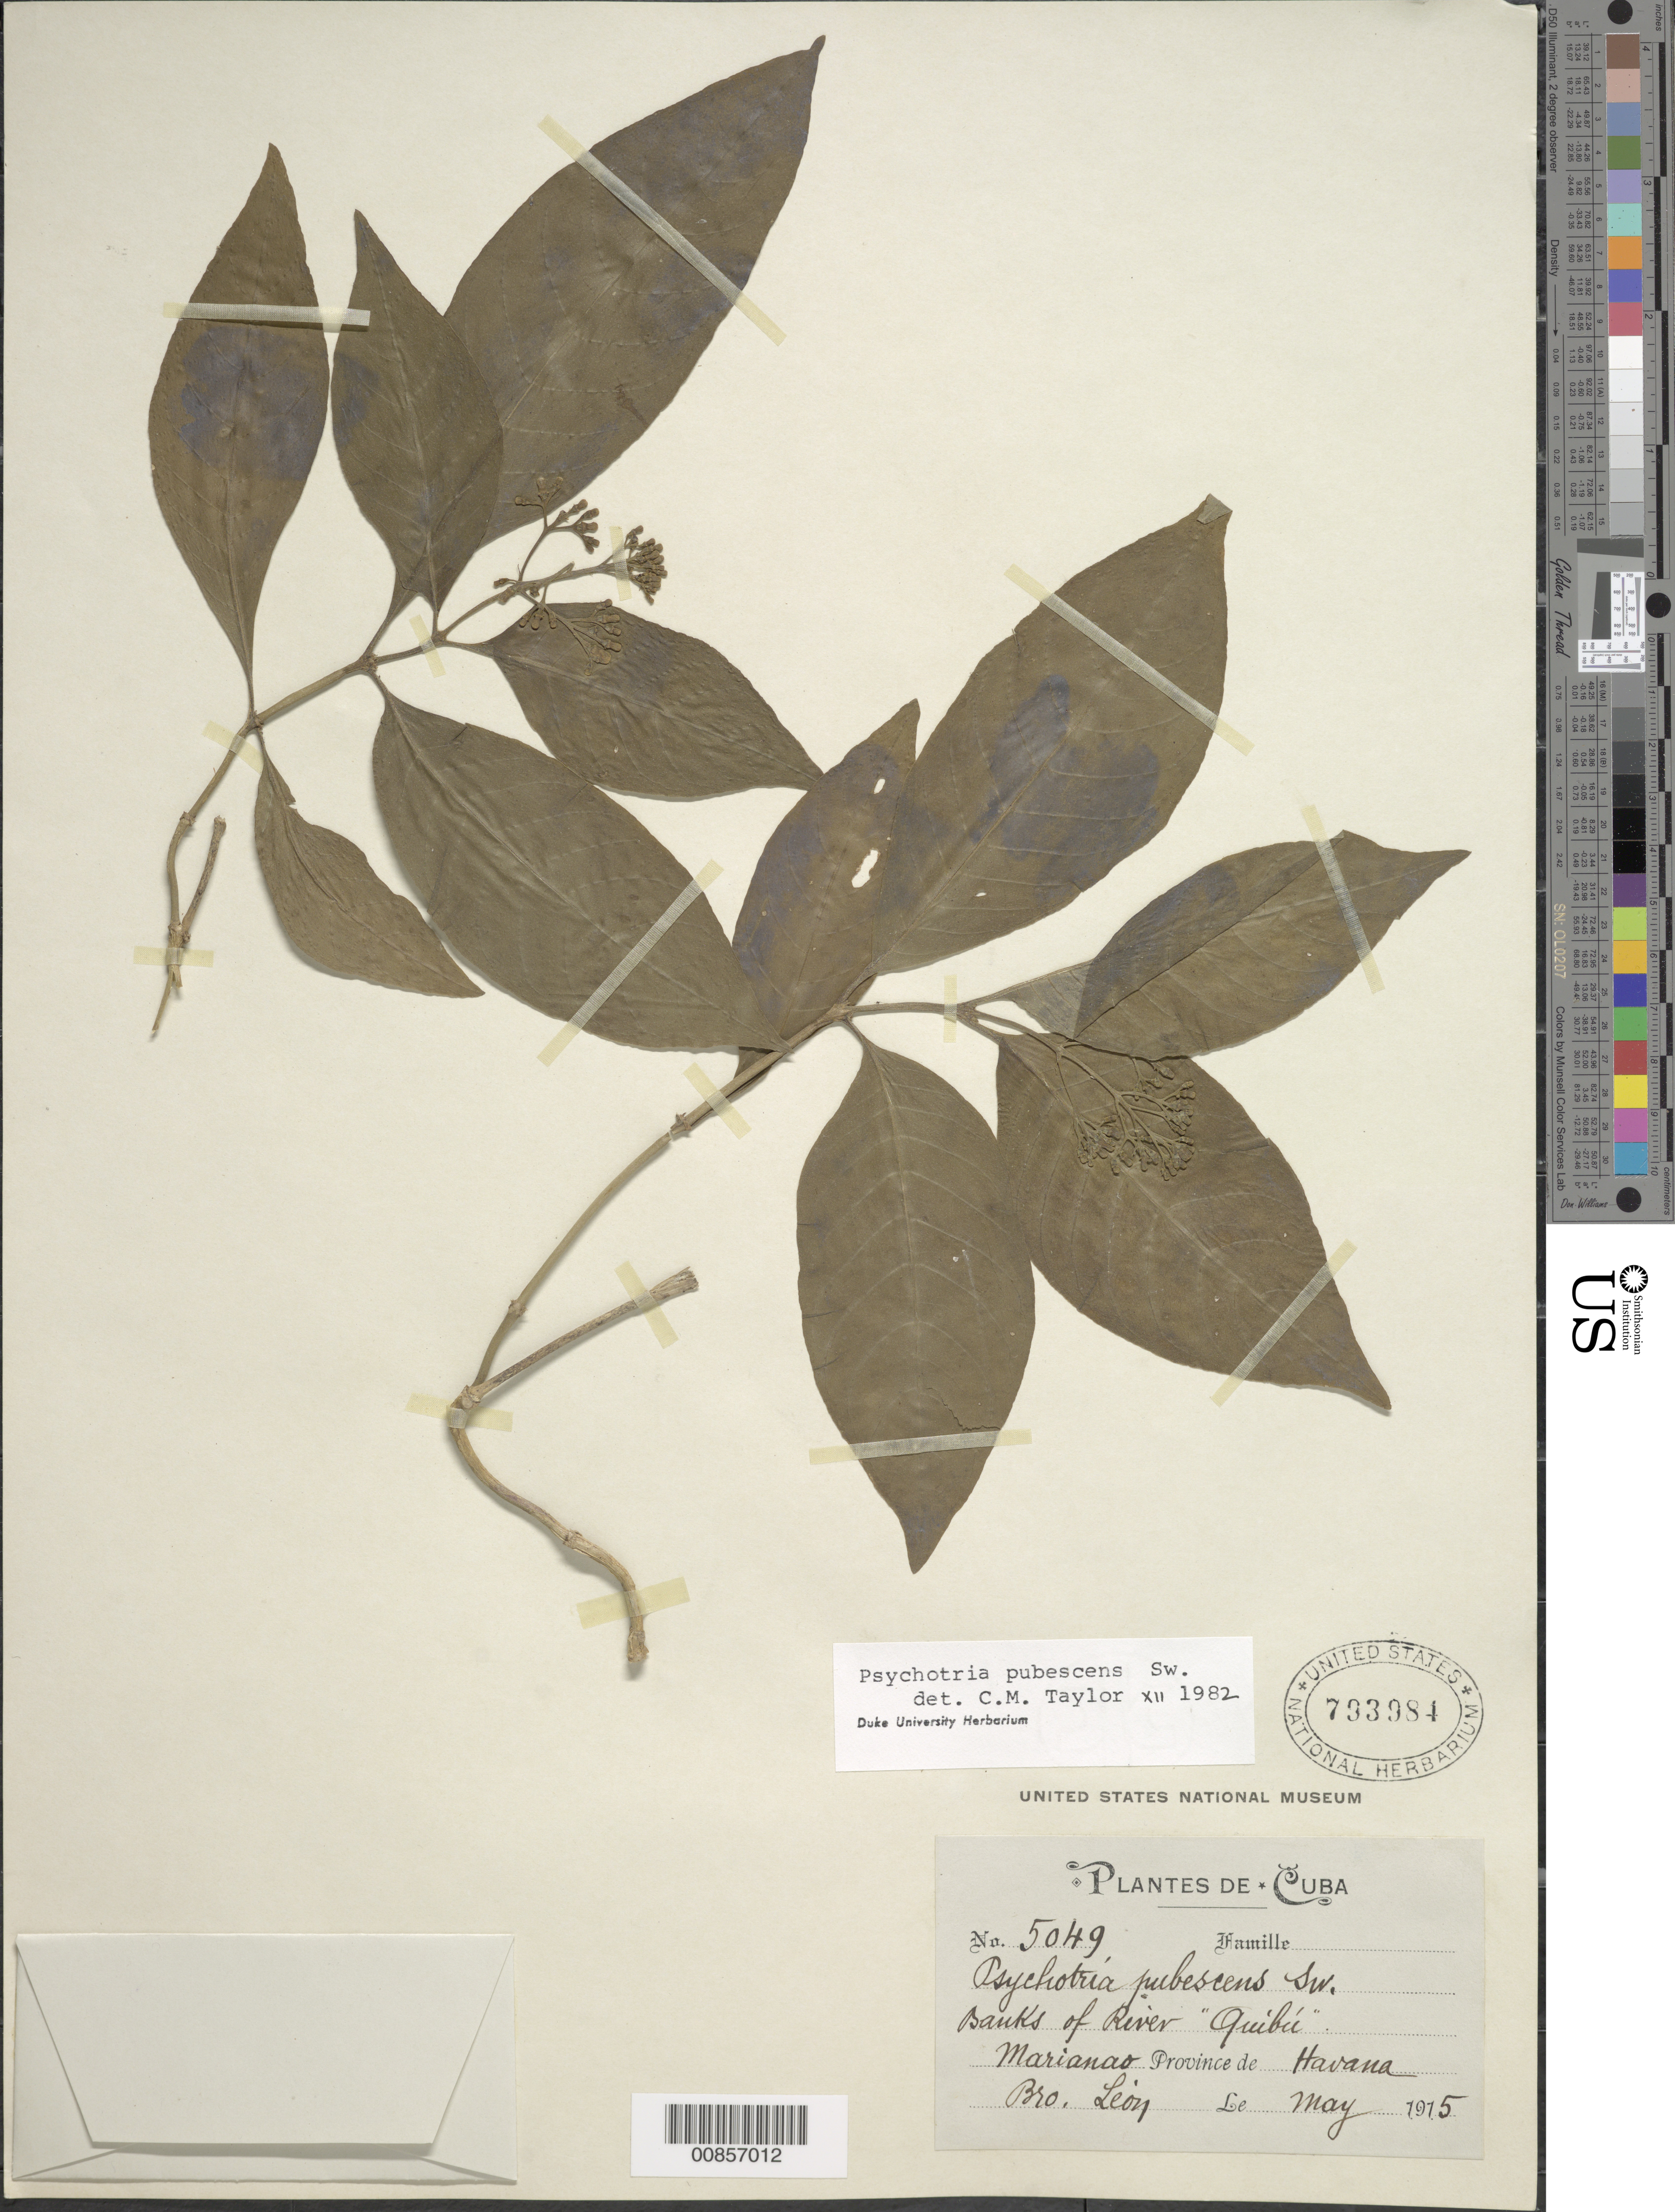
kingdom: Plantae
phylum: Tracheophyta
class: Magnoliopsida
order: Gentianales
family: Rubiaceae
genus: Psychotria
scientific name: Psychotria pubescens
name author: Sw.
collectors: Bro. León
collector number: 5049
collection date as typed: May 1915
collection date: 1915-05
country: Cuba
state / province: La Habana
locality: River "Quibú". Marianao.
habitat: River banks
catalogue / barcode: US 793984